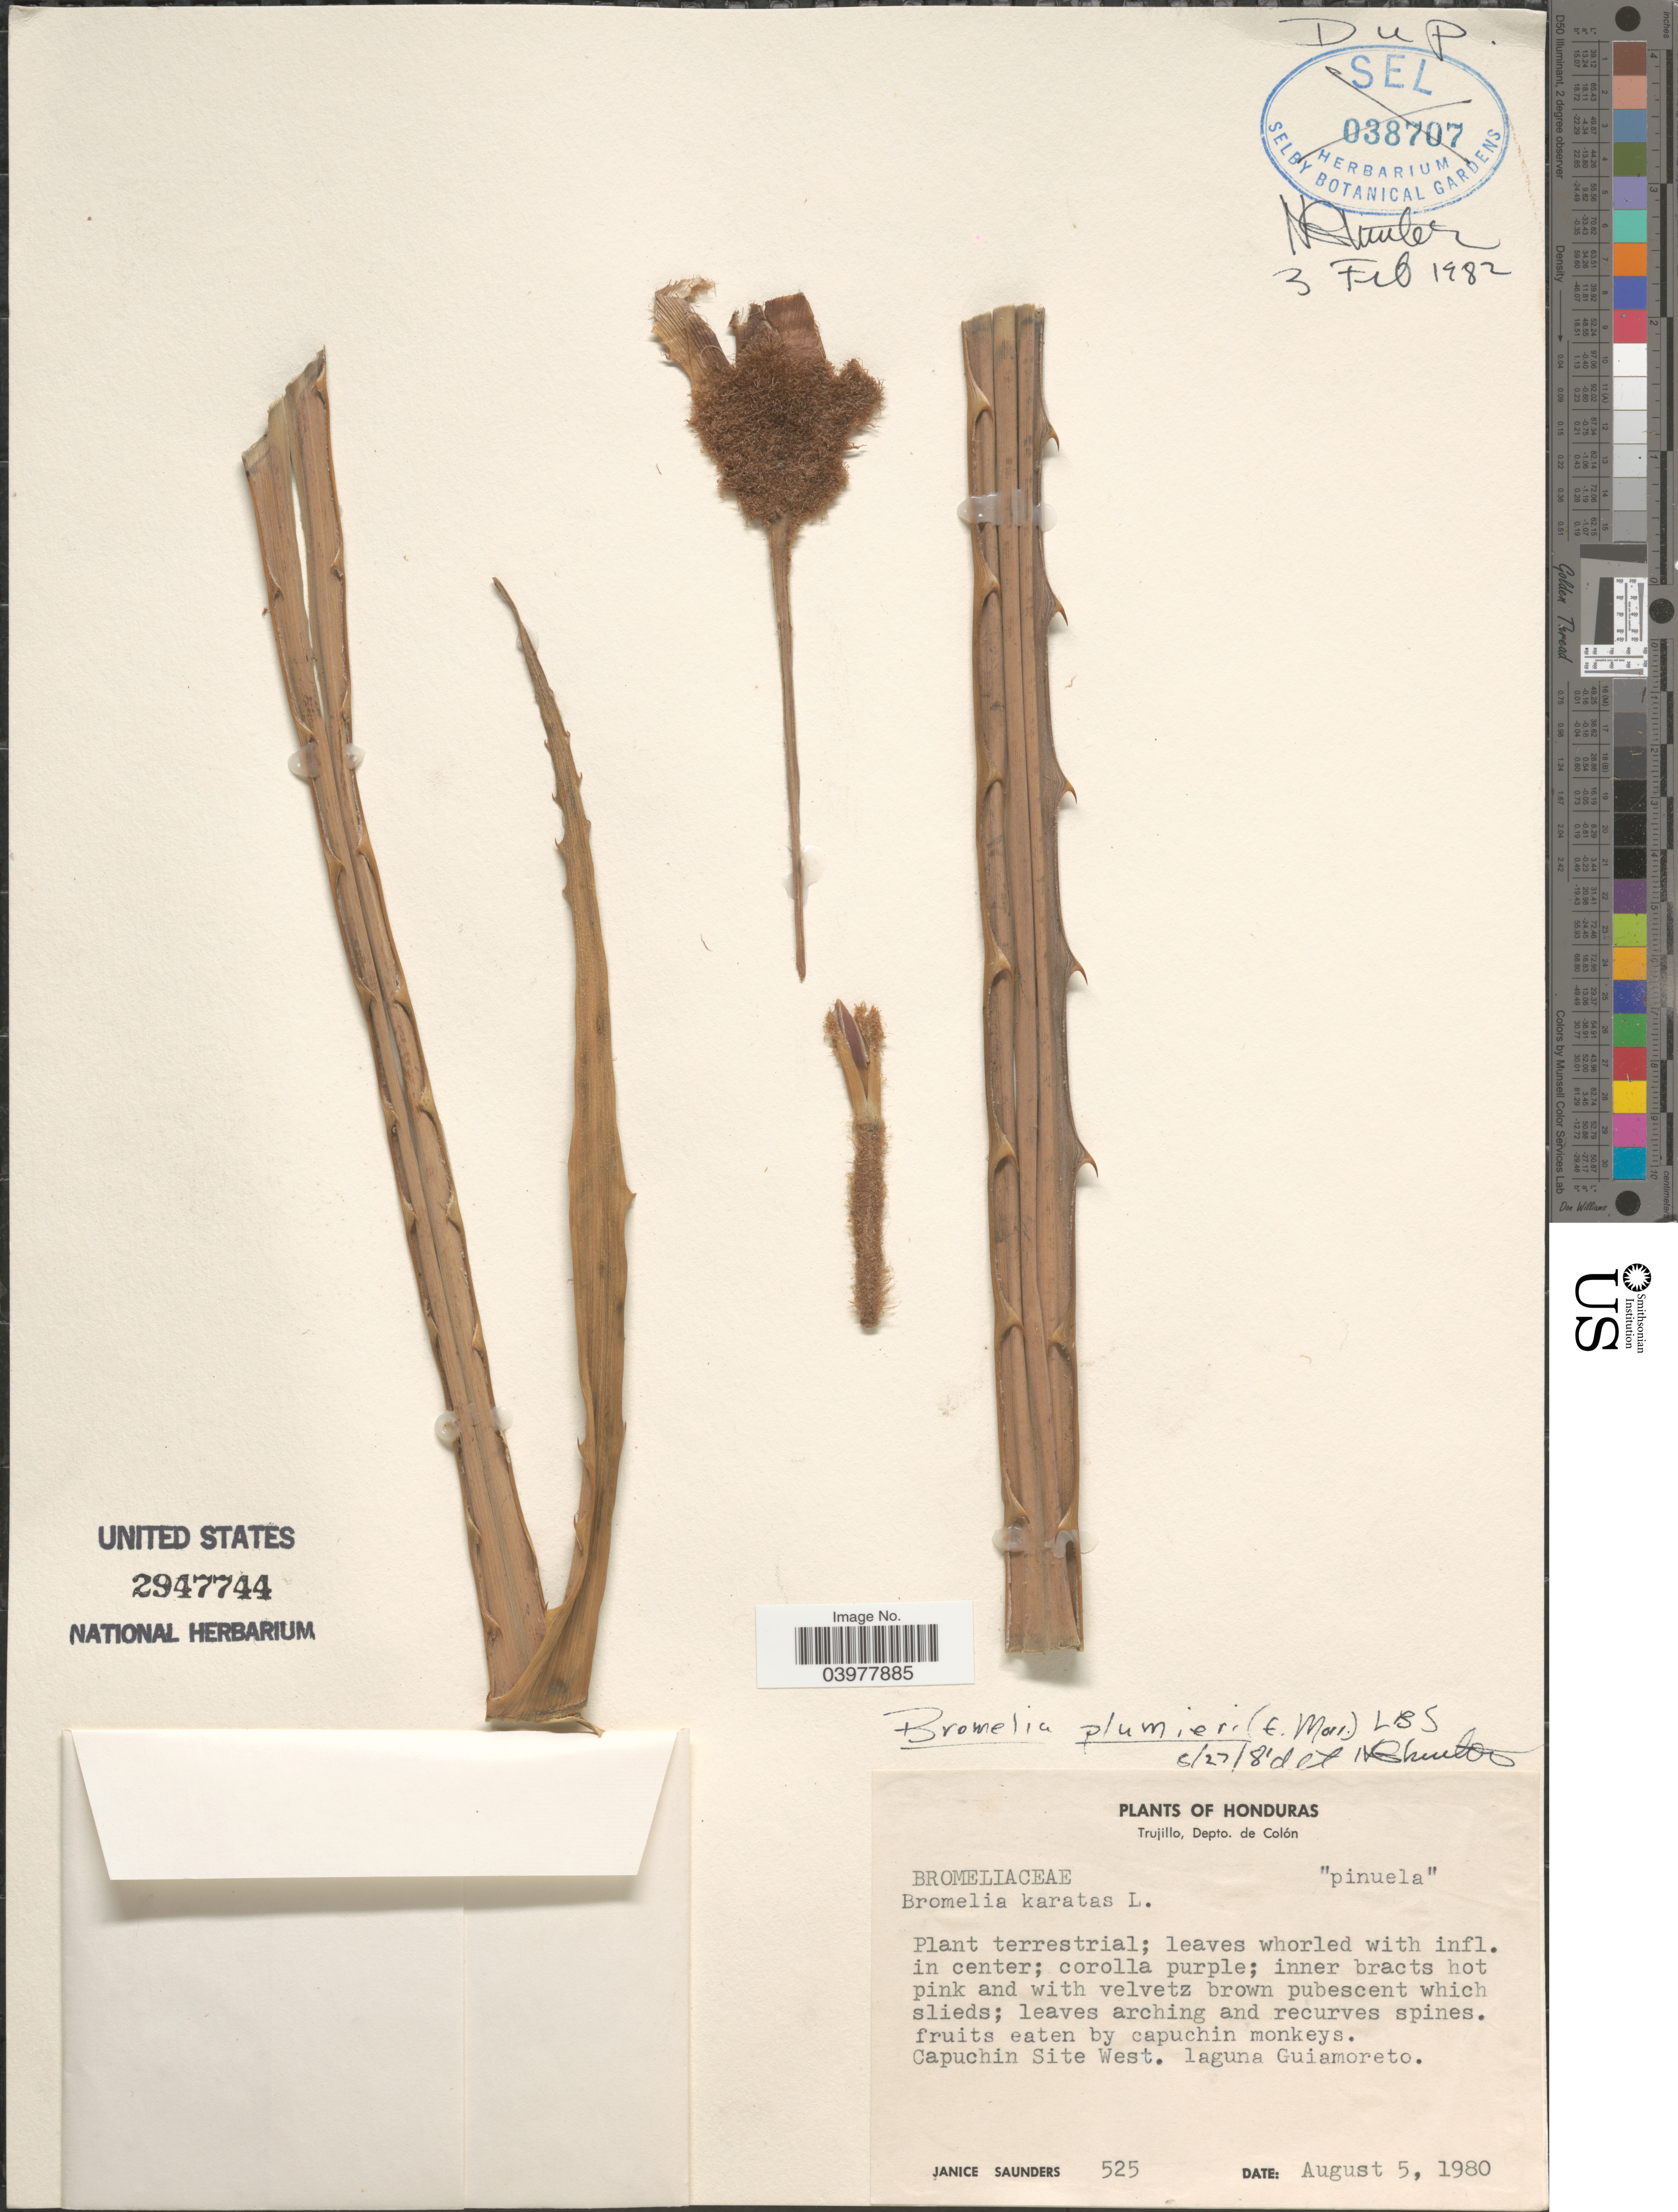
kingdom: Plantae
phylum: Tracheophyta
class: Liliopsida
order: Poales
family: Bromeliaceae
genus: Bromelia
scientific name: Bromelia karatas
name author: L.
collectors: J. G. Saunders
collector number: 525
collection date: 1980-08-05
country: Honduras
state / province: Colon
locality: Trujillo, Depto. de Colón. Capuchin Site West. laguna Guiamoreto.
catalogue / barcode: US 2947744